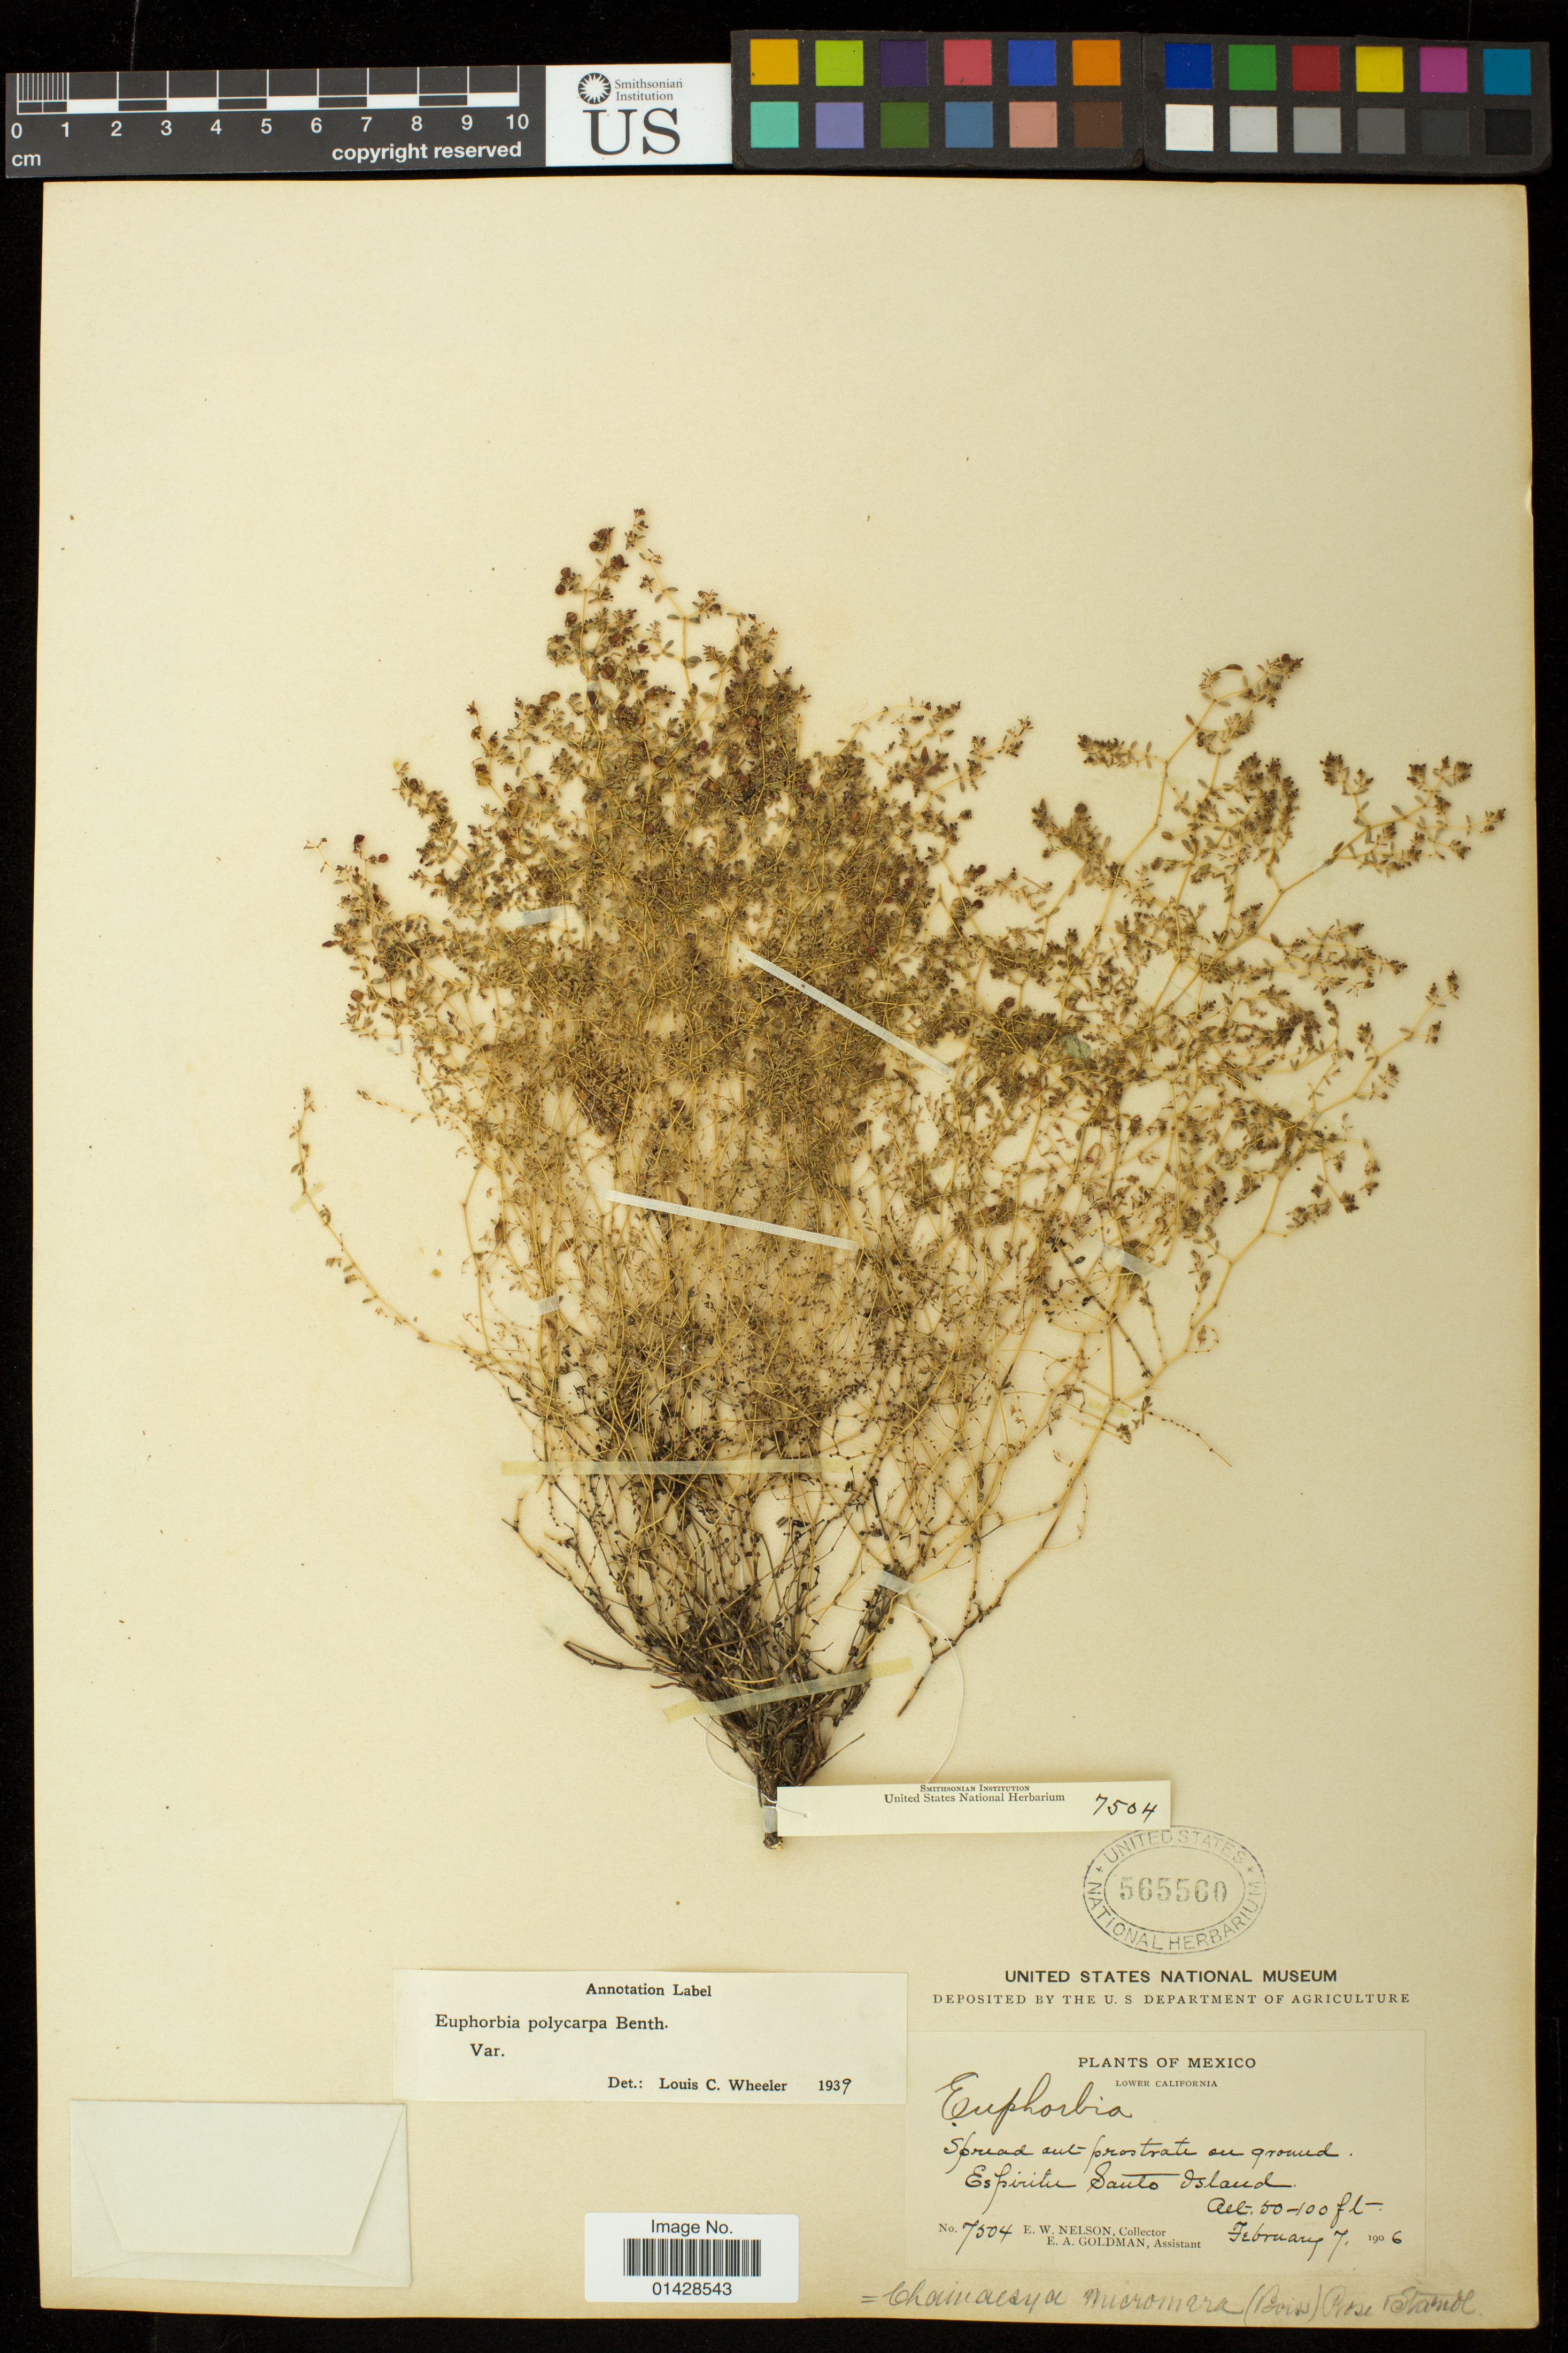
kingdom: Plantae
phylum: Tracheophyta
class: Magnoliopsida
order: Malpighiales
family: Euphorbiaceae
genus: Euphorbia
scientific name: Euphorbia polycarpa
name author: Benth.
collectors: E. W. Nelson & E. A. Goldman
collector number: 7504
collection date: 1906-02-07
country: Mexico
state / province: Baja California Sur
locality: Lower California; Espiritu Santo Island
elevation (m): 15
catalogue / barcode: US 565560